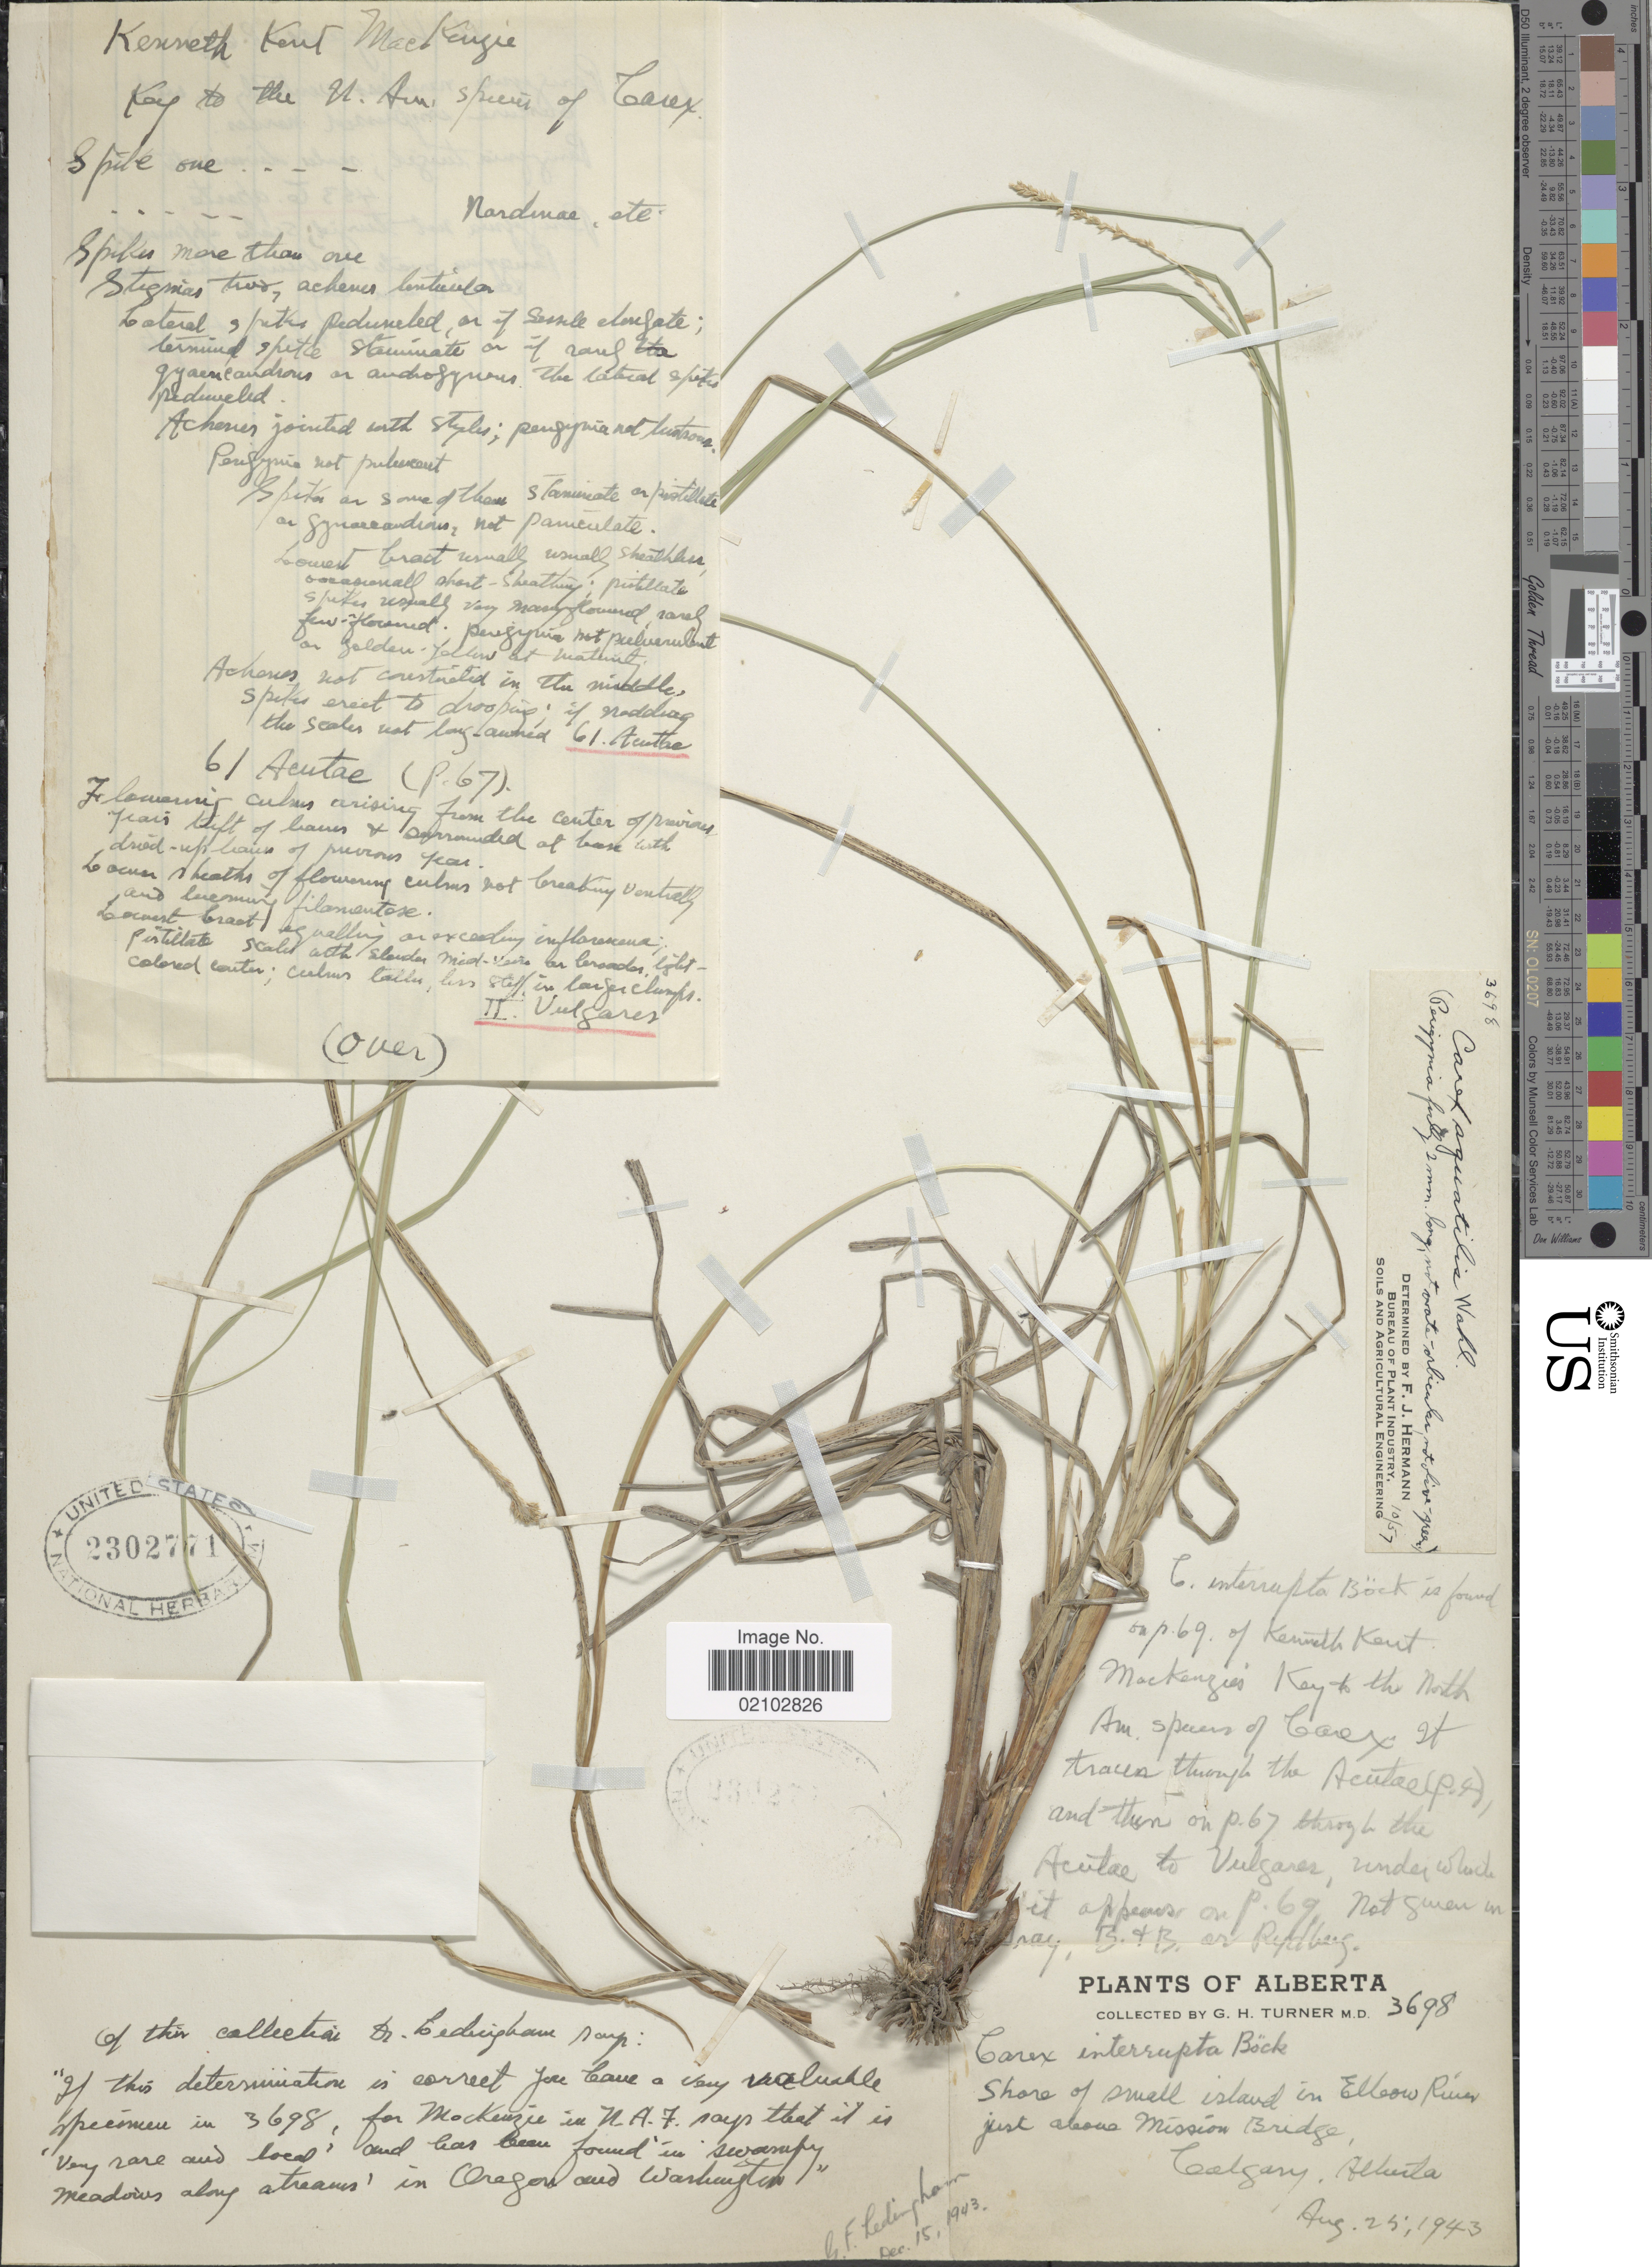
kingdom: Plantae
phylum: Tracheophyta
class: Liliopsida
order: Poales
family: Cyperaceae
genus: Carex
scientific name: Carex aquatilis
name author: Wahlenb.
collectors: G. H. Turner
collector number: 3698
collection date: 1943-08-25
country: Canada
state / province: Alberta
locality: Shore of small island in Elbow River just above Mission Bridge, Calgary.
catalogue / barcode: US 2302771